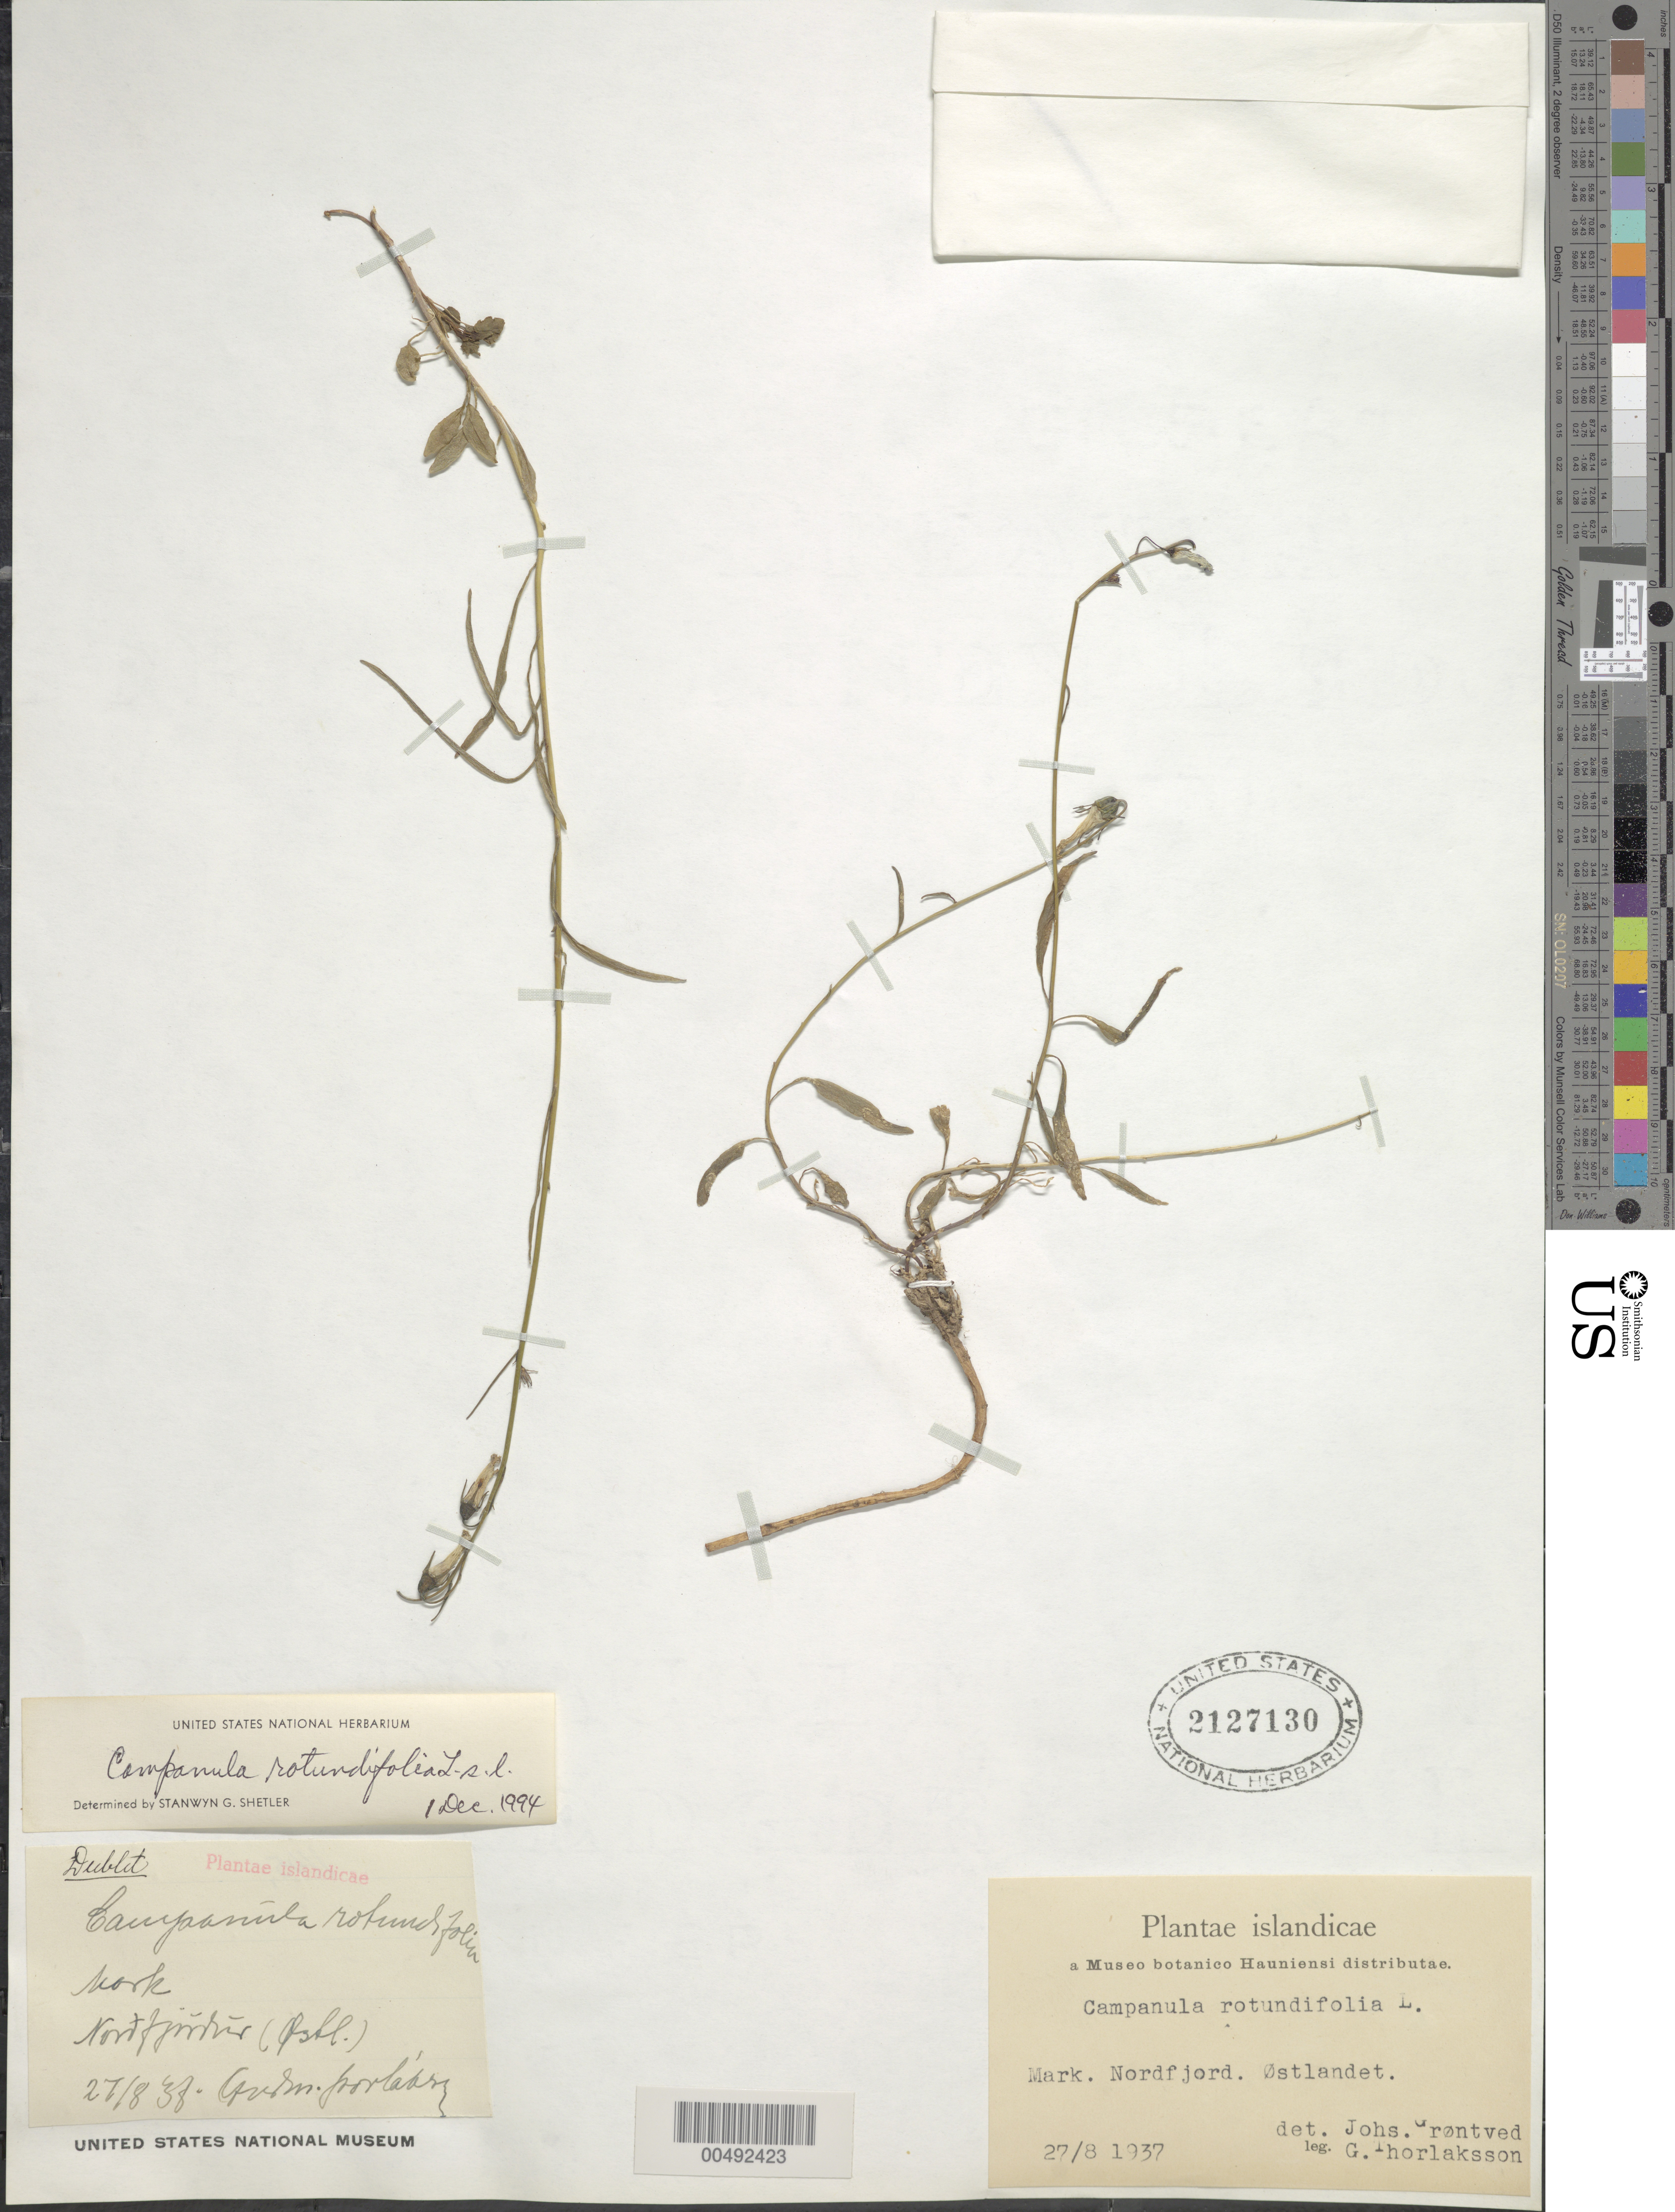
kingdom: Plantae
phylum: Tracheophyta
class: Magnoliopsida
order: Asterales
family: Campanulaceae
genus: Campanula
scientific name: Campanula rotundifolia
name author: L.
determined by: Grontved, J.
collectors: G. Thorlaksson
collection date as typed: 27 Aug 1937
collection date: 1937-08-27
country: Iceland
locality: Ostlandet, Nordfjord, Mark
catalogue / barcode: US 2127130